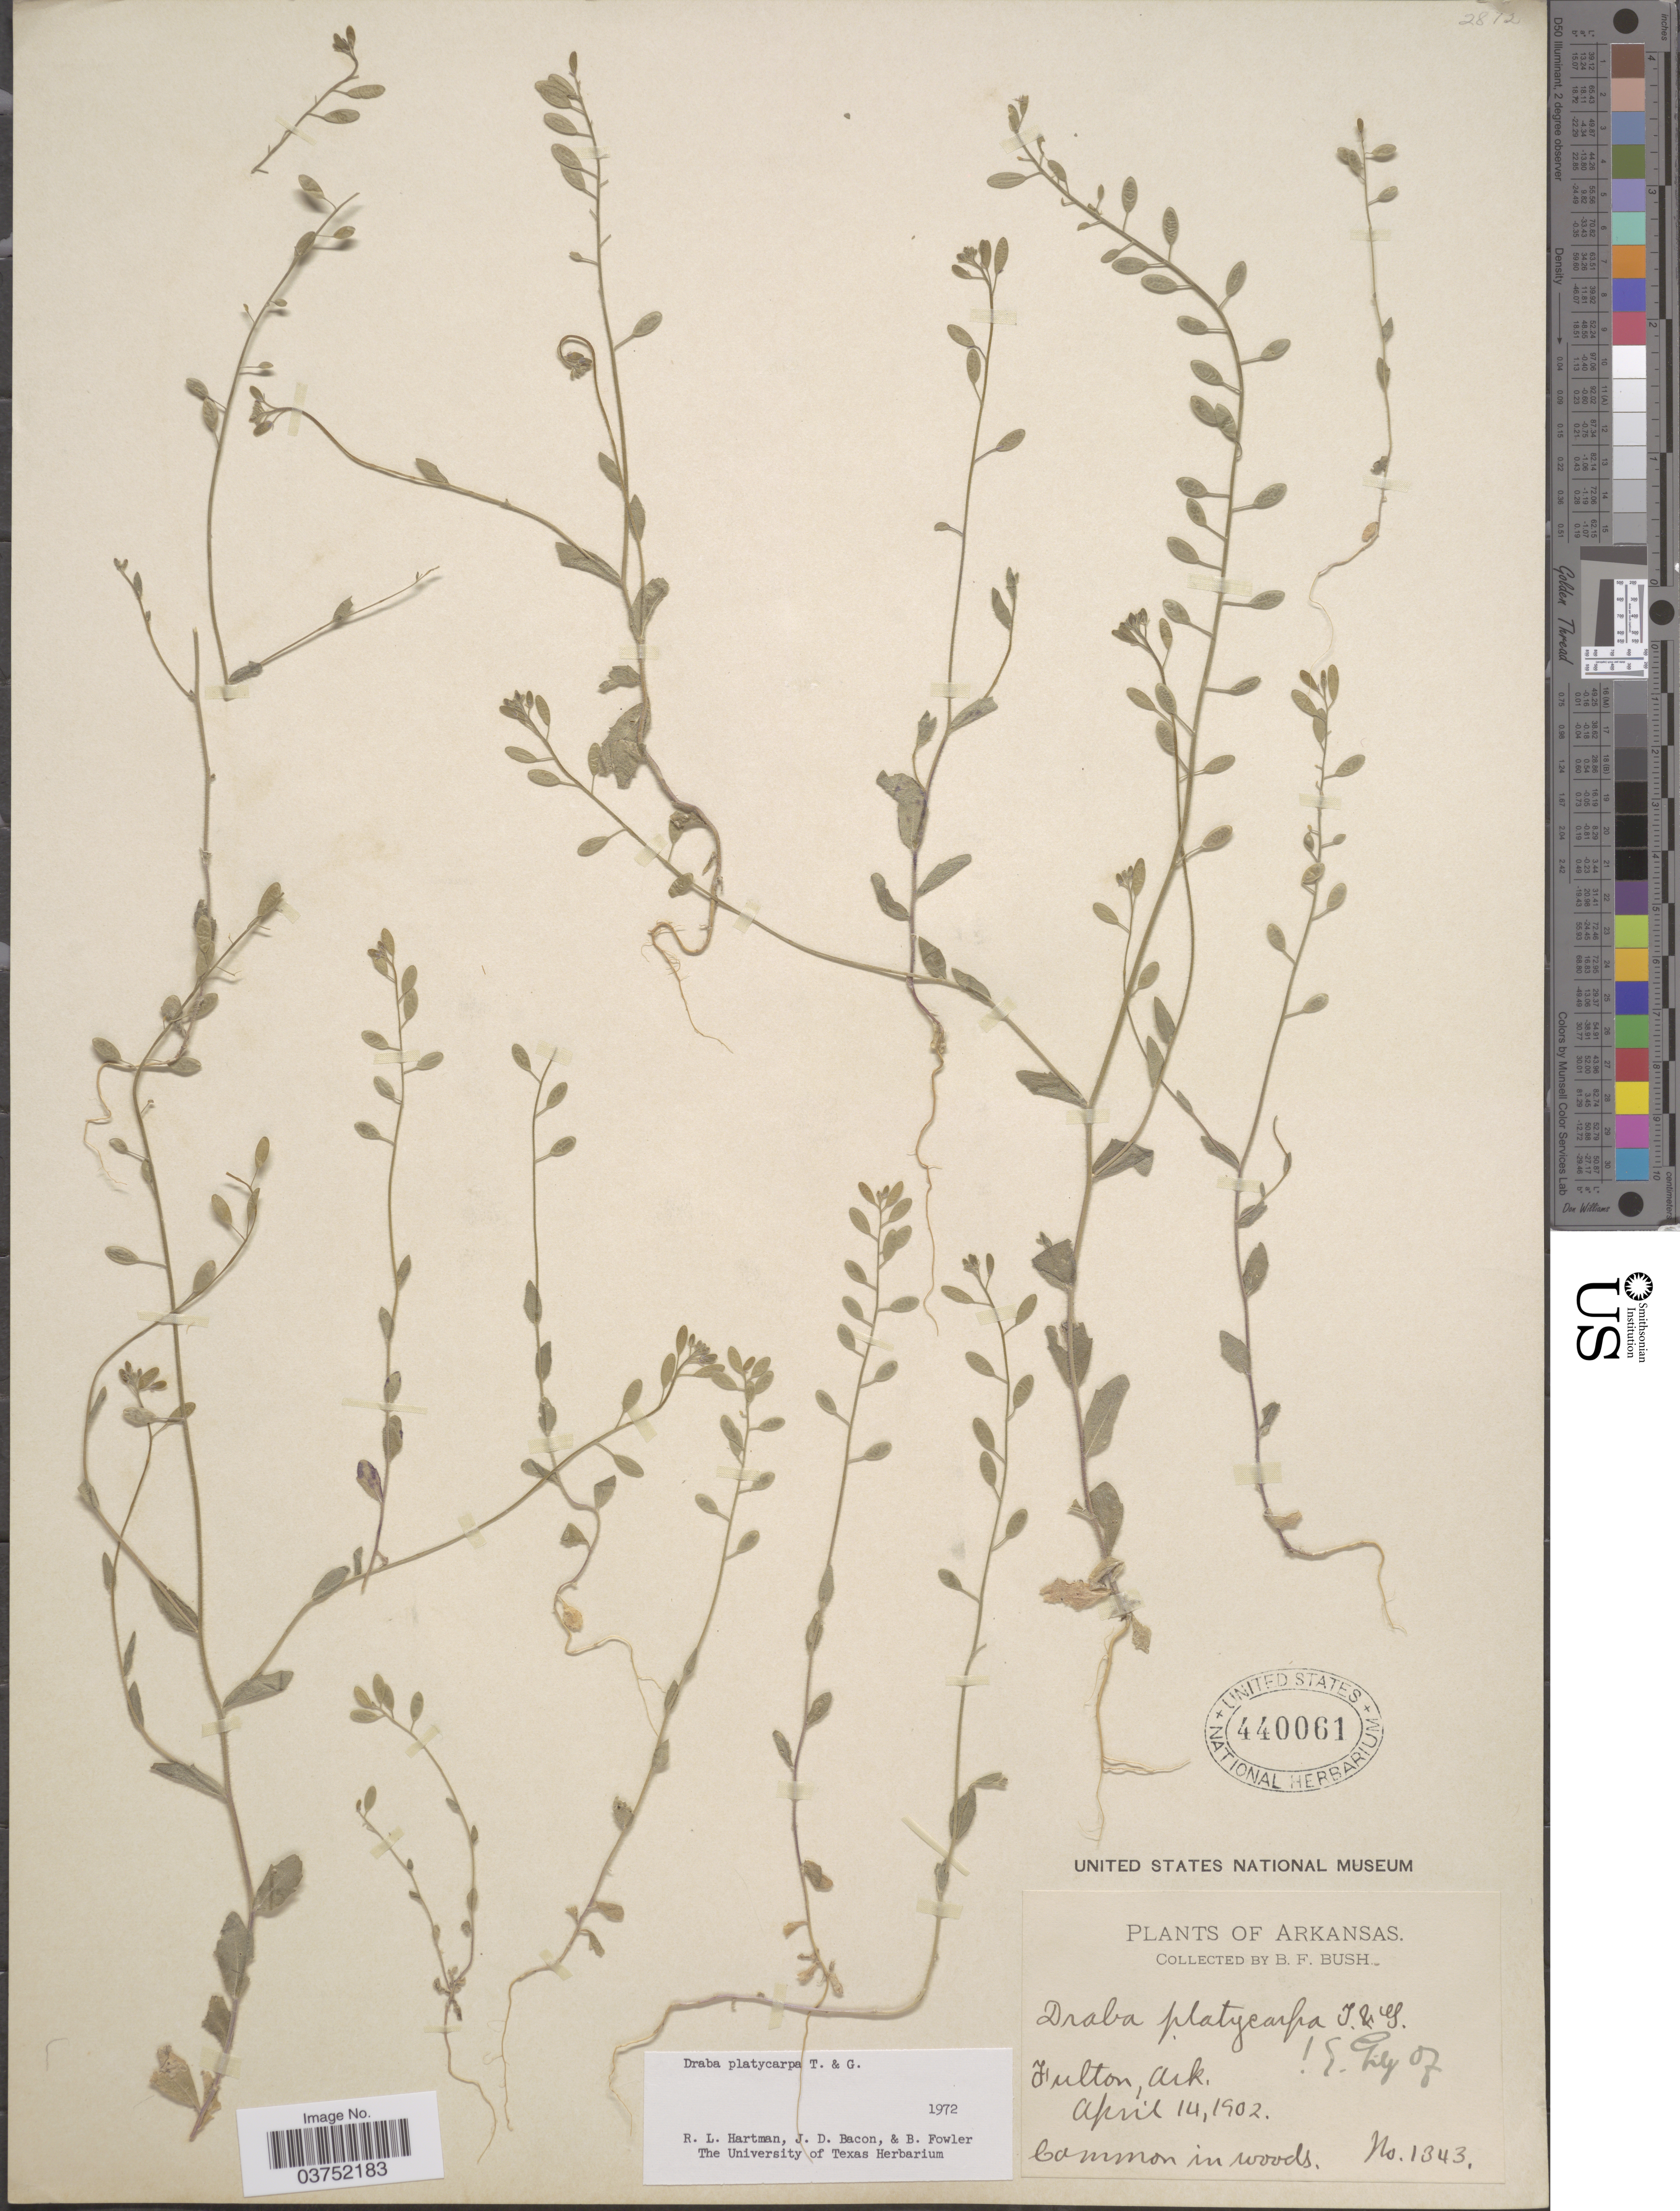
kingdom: Plantae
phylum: Tracheophyta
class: Magnoliopsida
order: Brassicales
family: Brassicaceae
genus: Draba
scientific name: Draba platycarpa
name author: Torr. & A. Gray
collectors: B. F. Bush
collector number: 1343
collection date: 1902-04-14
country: United States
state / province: Arkansas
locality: Fulton.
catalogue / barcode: US 440061